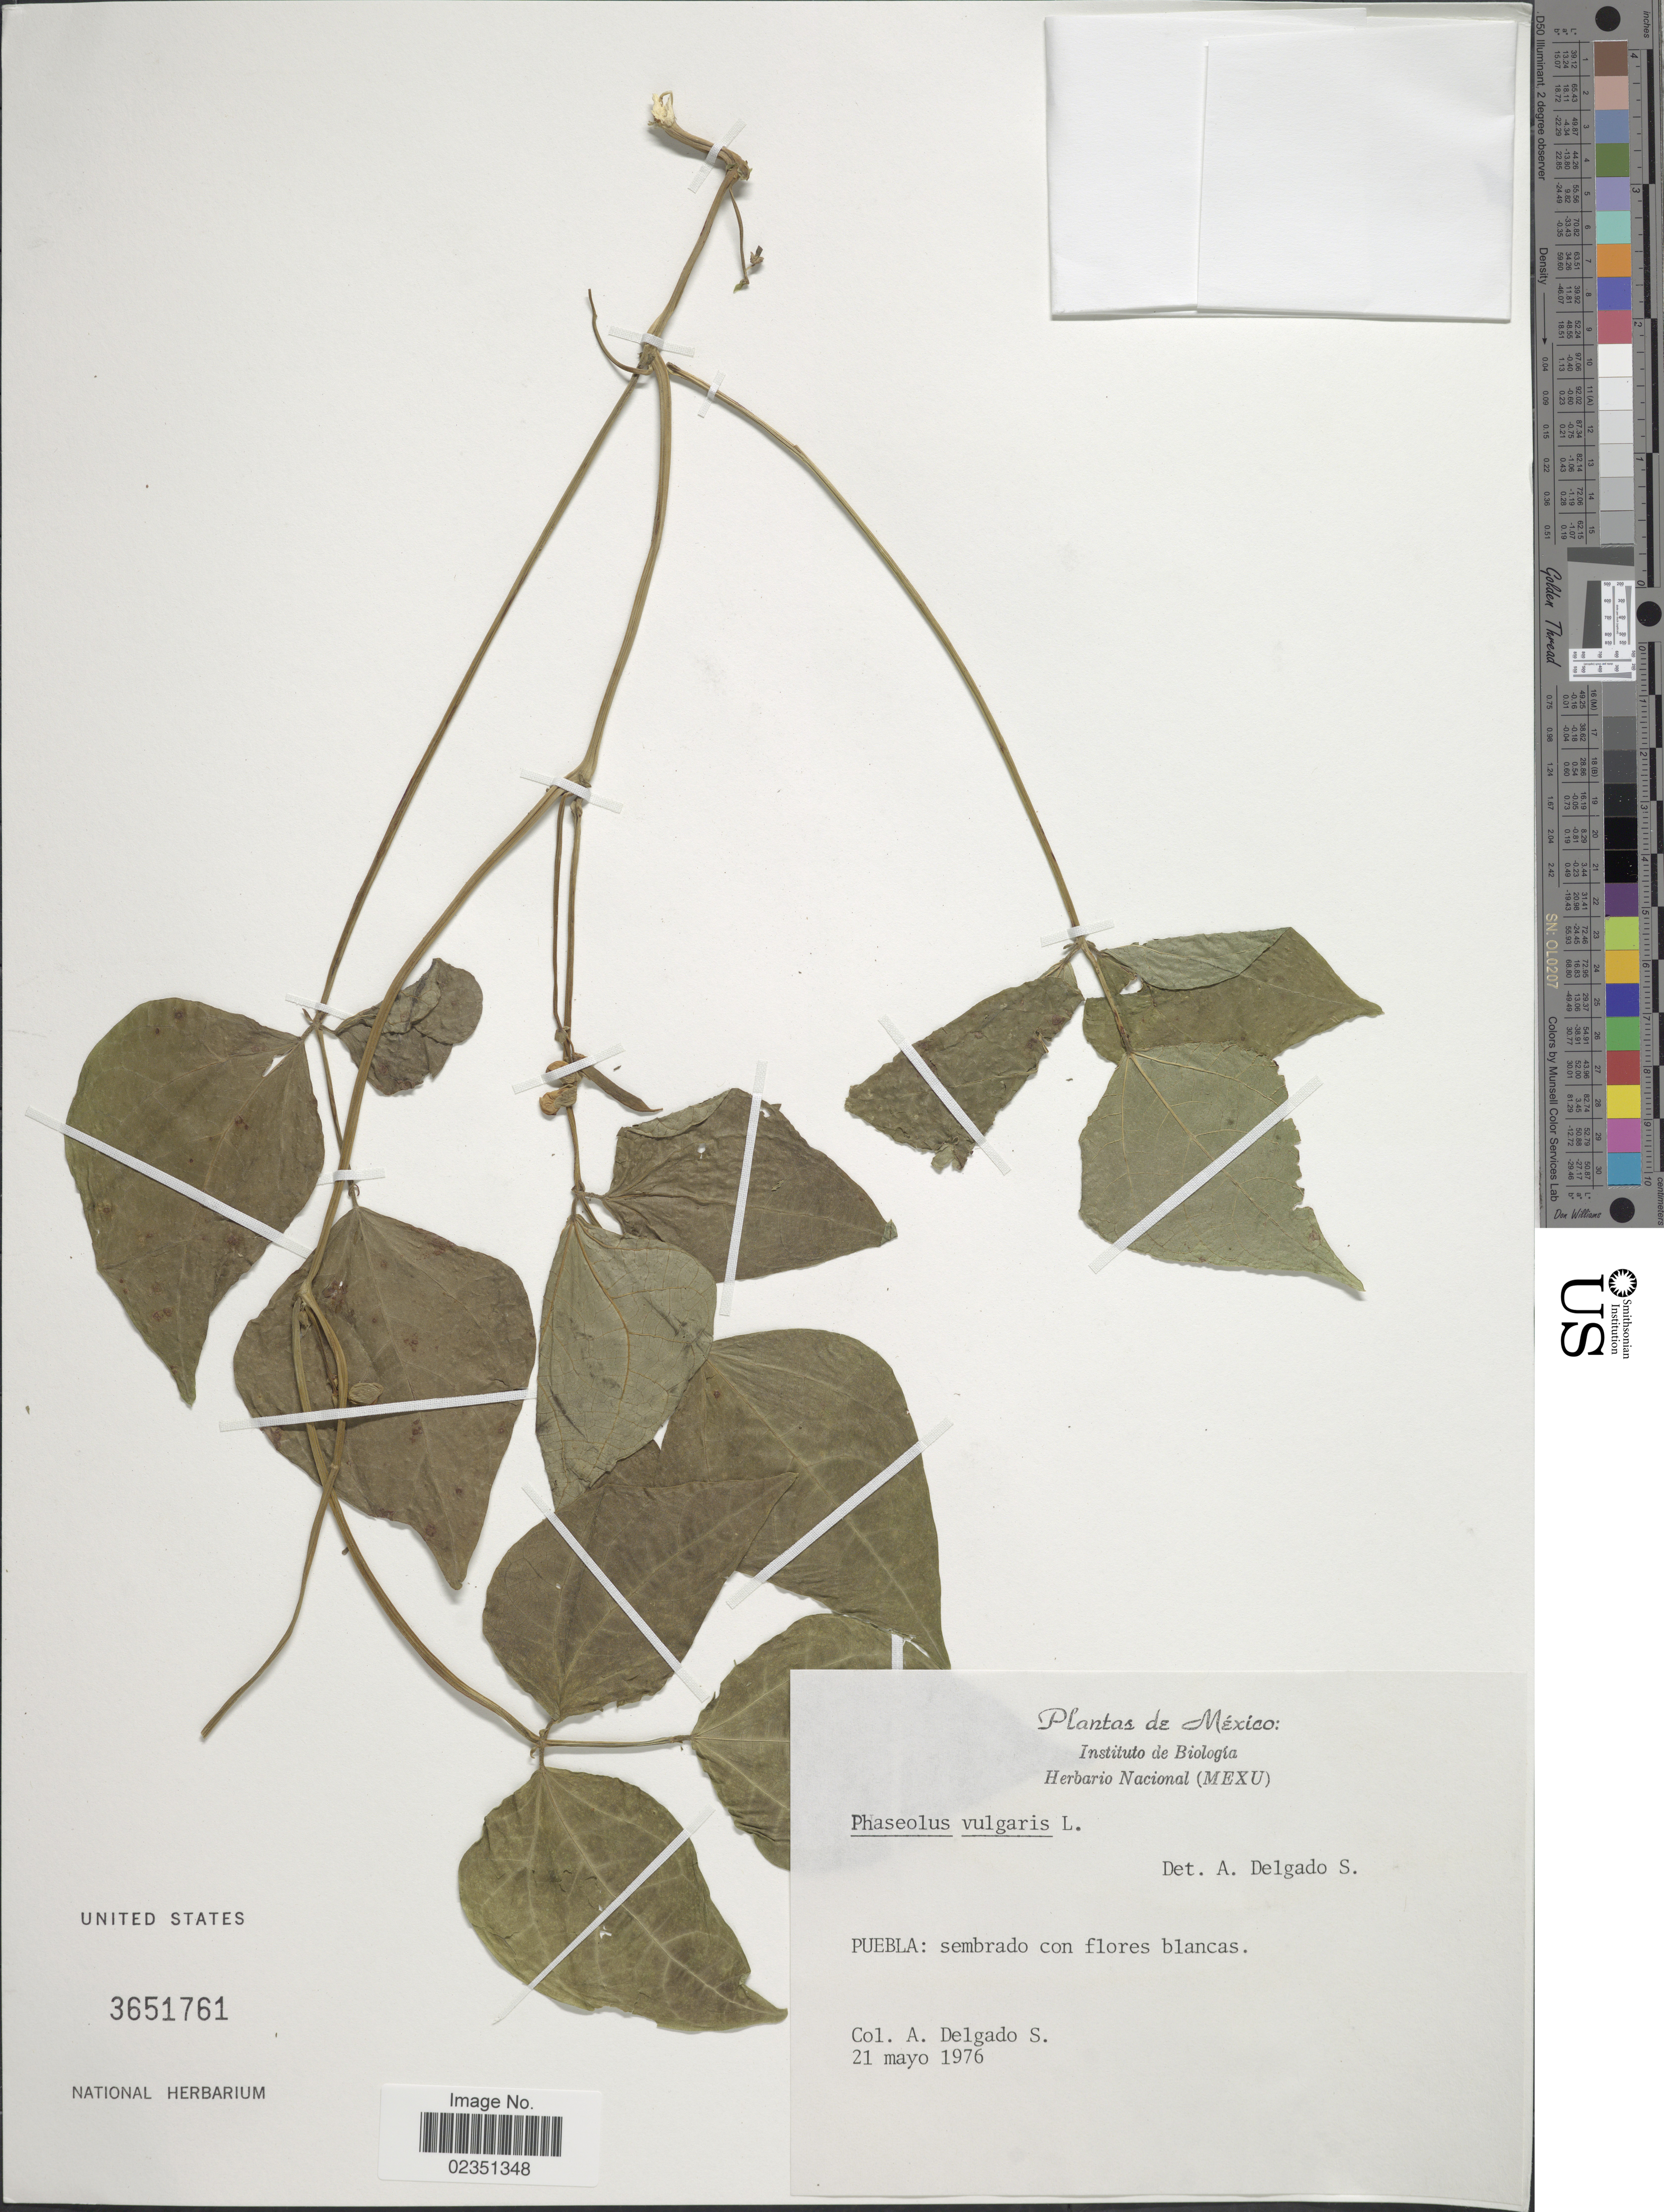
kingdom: Plantae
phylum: Tracheophyta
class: Magnoliopsida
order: Fabales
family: Fabaceae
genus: Phaseolus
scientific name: Phaseolus vulgaris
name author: L.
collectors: A. Delgado S.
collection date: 1976-05-21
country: Mexico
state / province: Puebla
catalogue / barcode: US 3651761